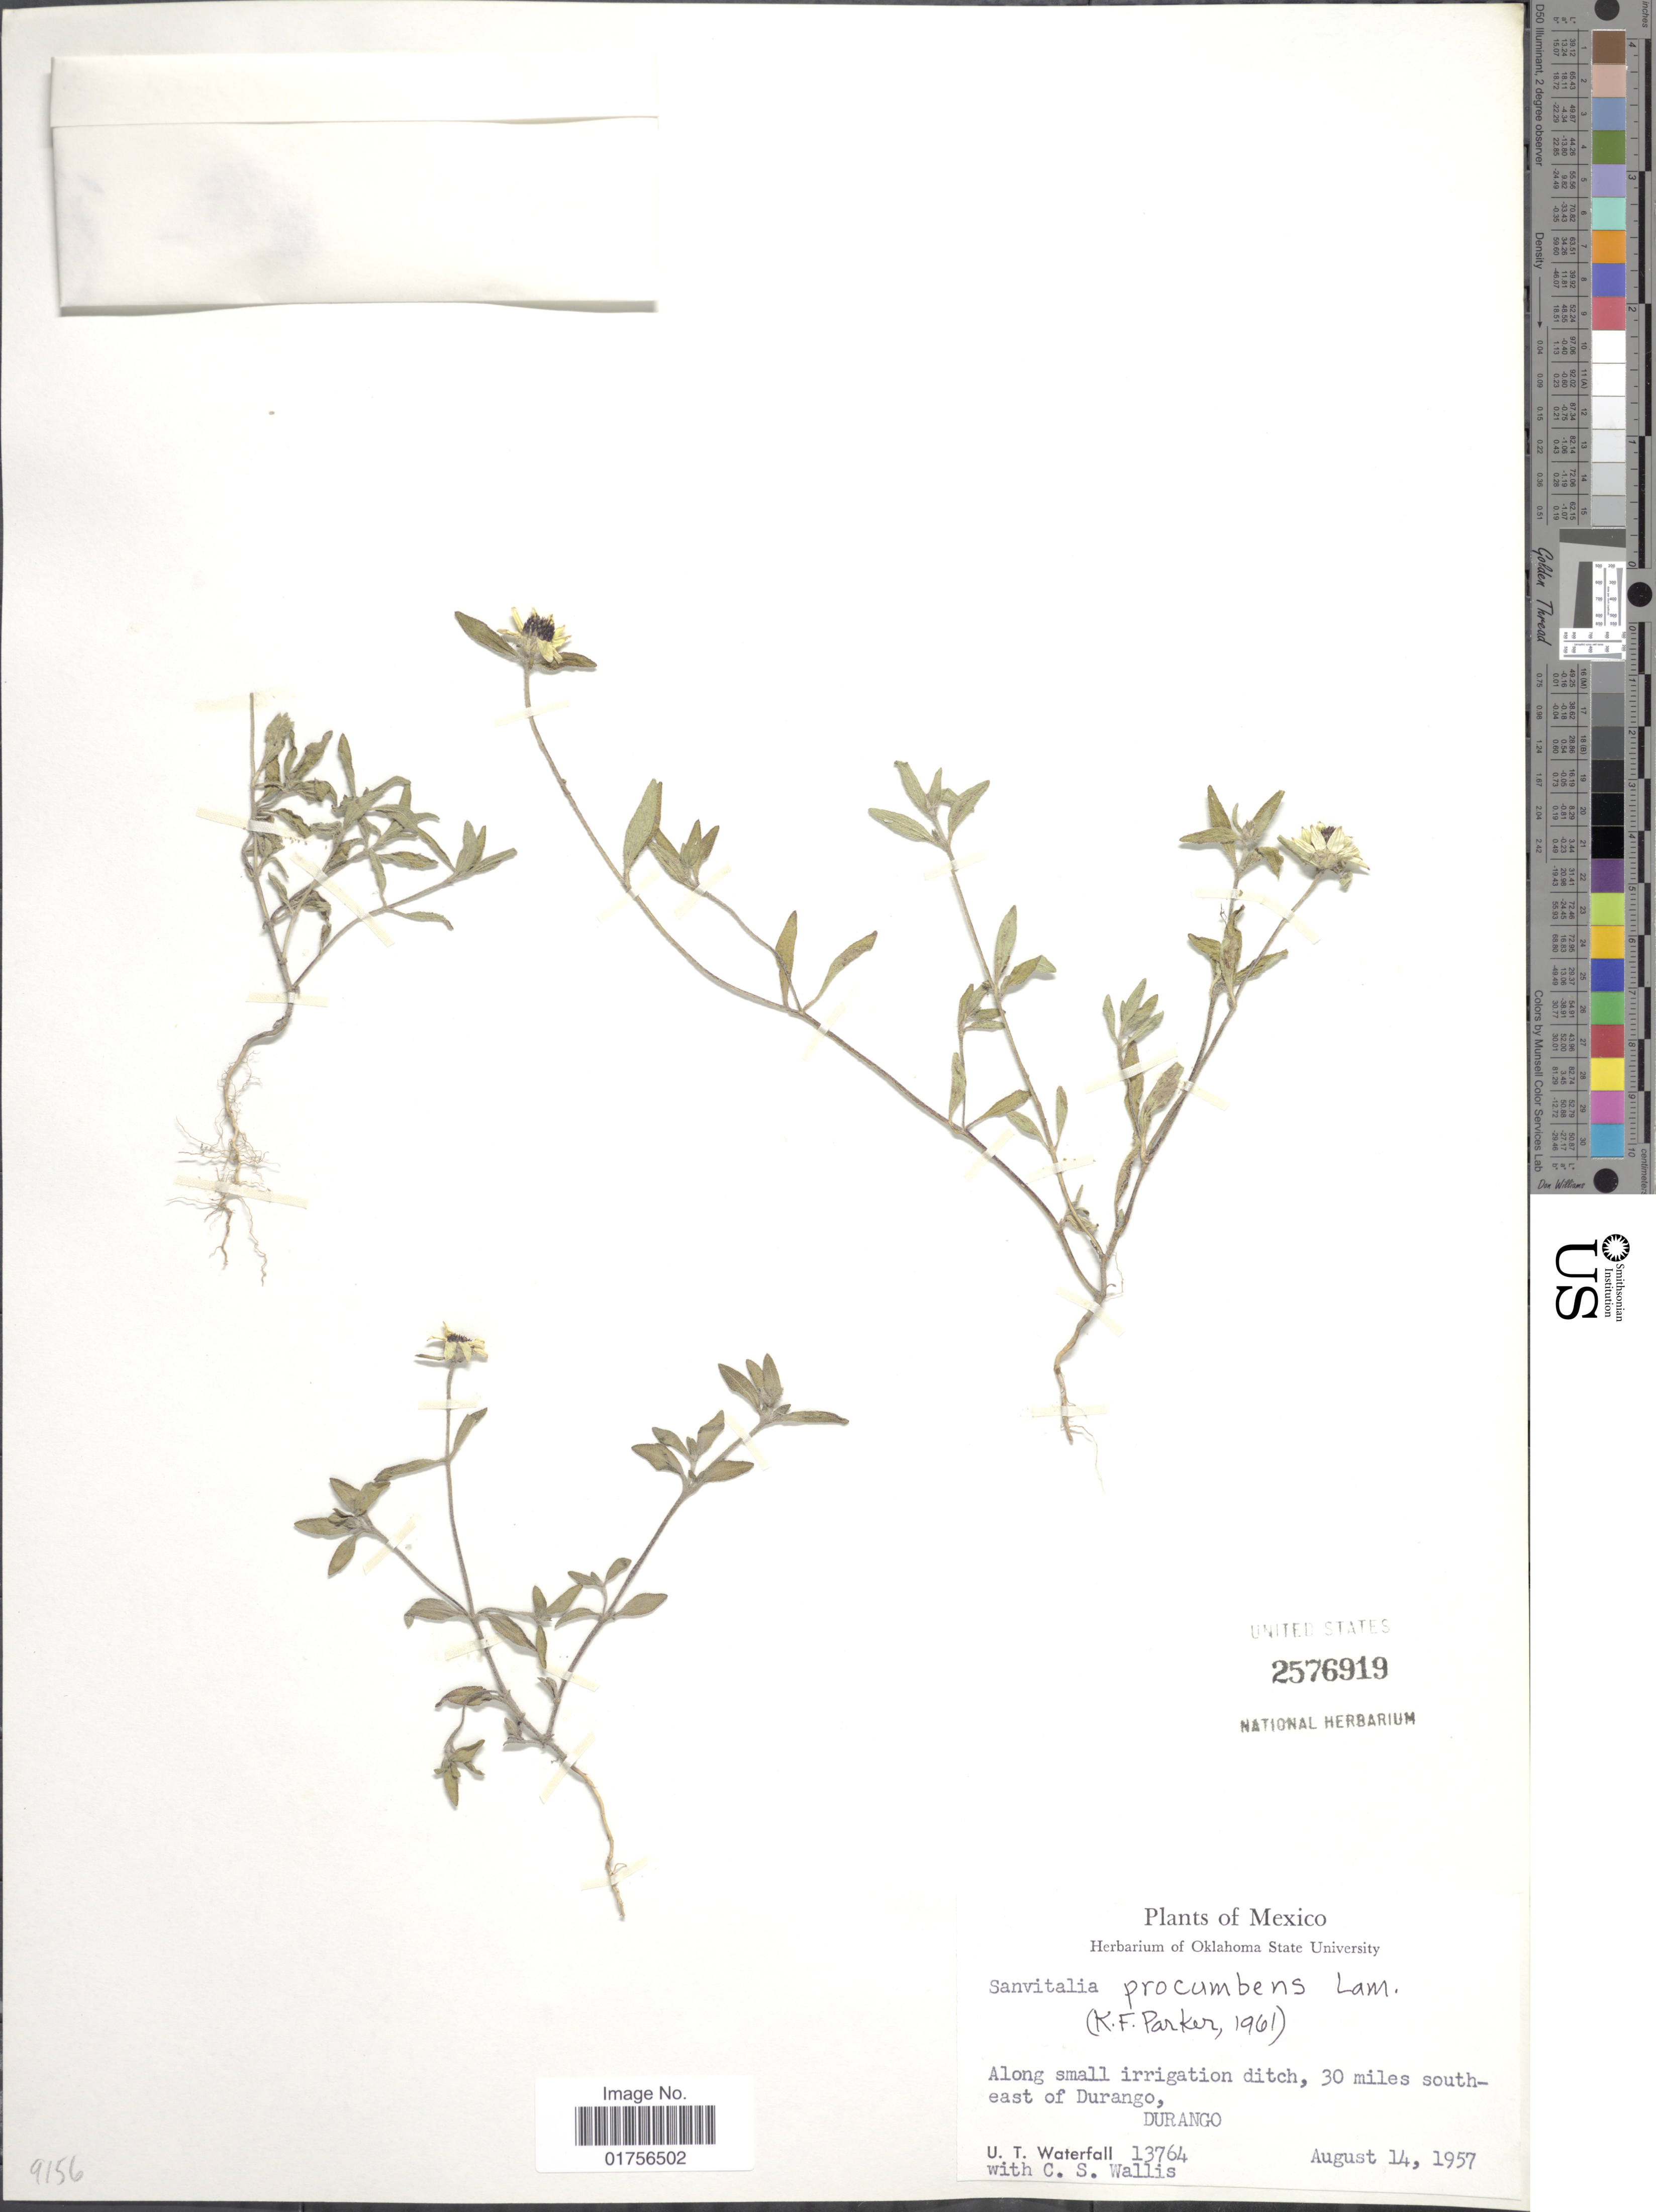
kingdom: Plantae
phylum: Tracheophyta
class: Magnoliopsida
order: Asterales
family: Asteraceae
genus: Sanvitalia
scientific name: Sanvitalia procumbens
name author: Lam.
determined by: Skibicki, Samuel V.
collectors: U. T. Waterfall & C. S. Wallis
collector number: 13764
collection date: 1957-08-14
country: Mexico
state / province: Durango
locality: Along small irrigation ditch, 30 miles south east of Durango, Durango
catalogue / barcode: US 2576919